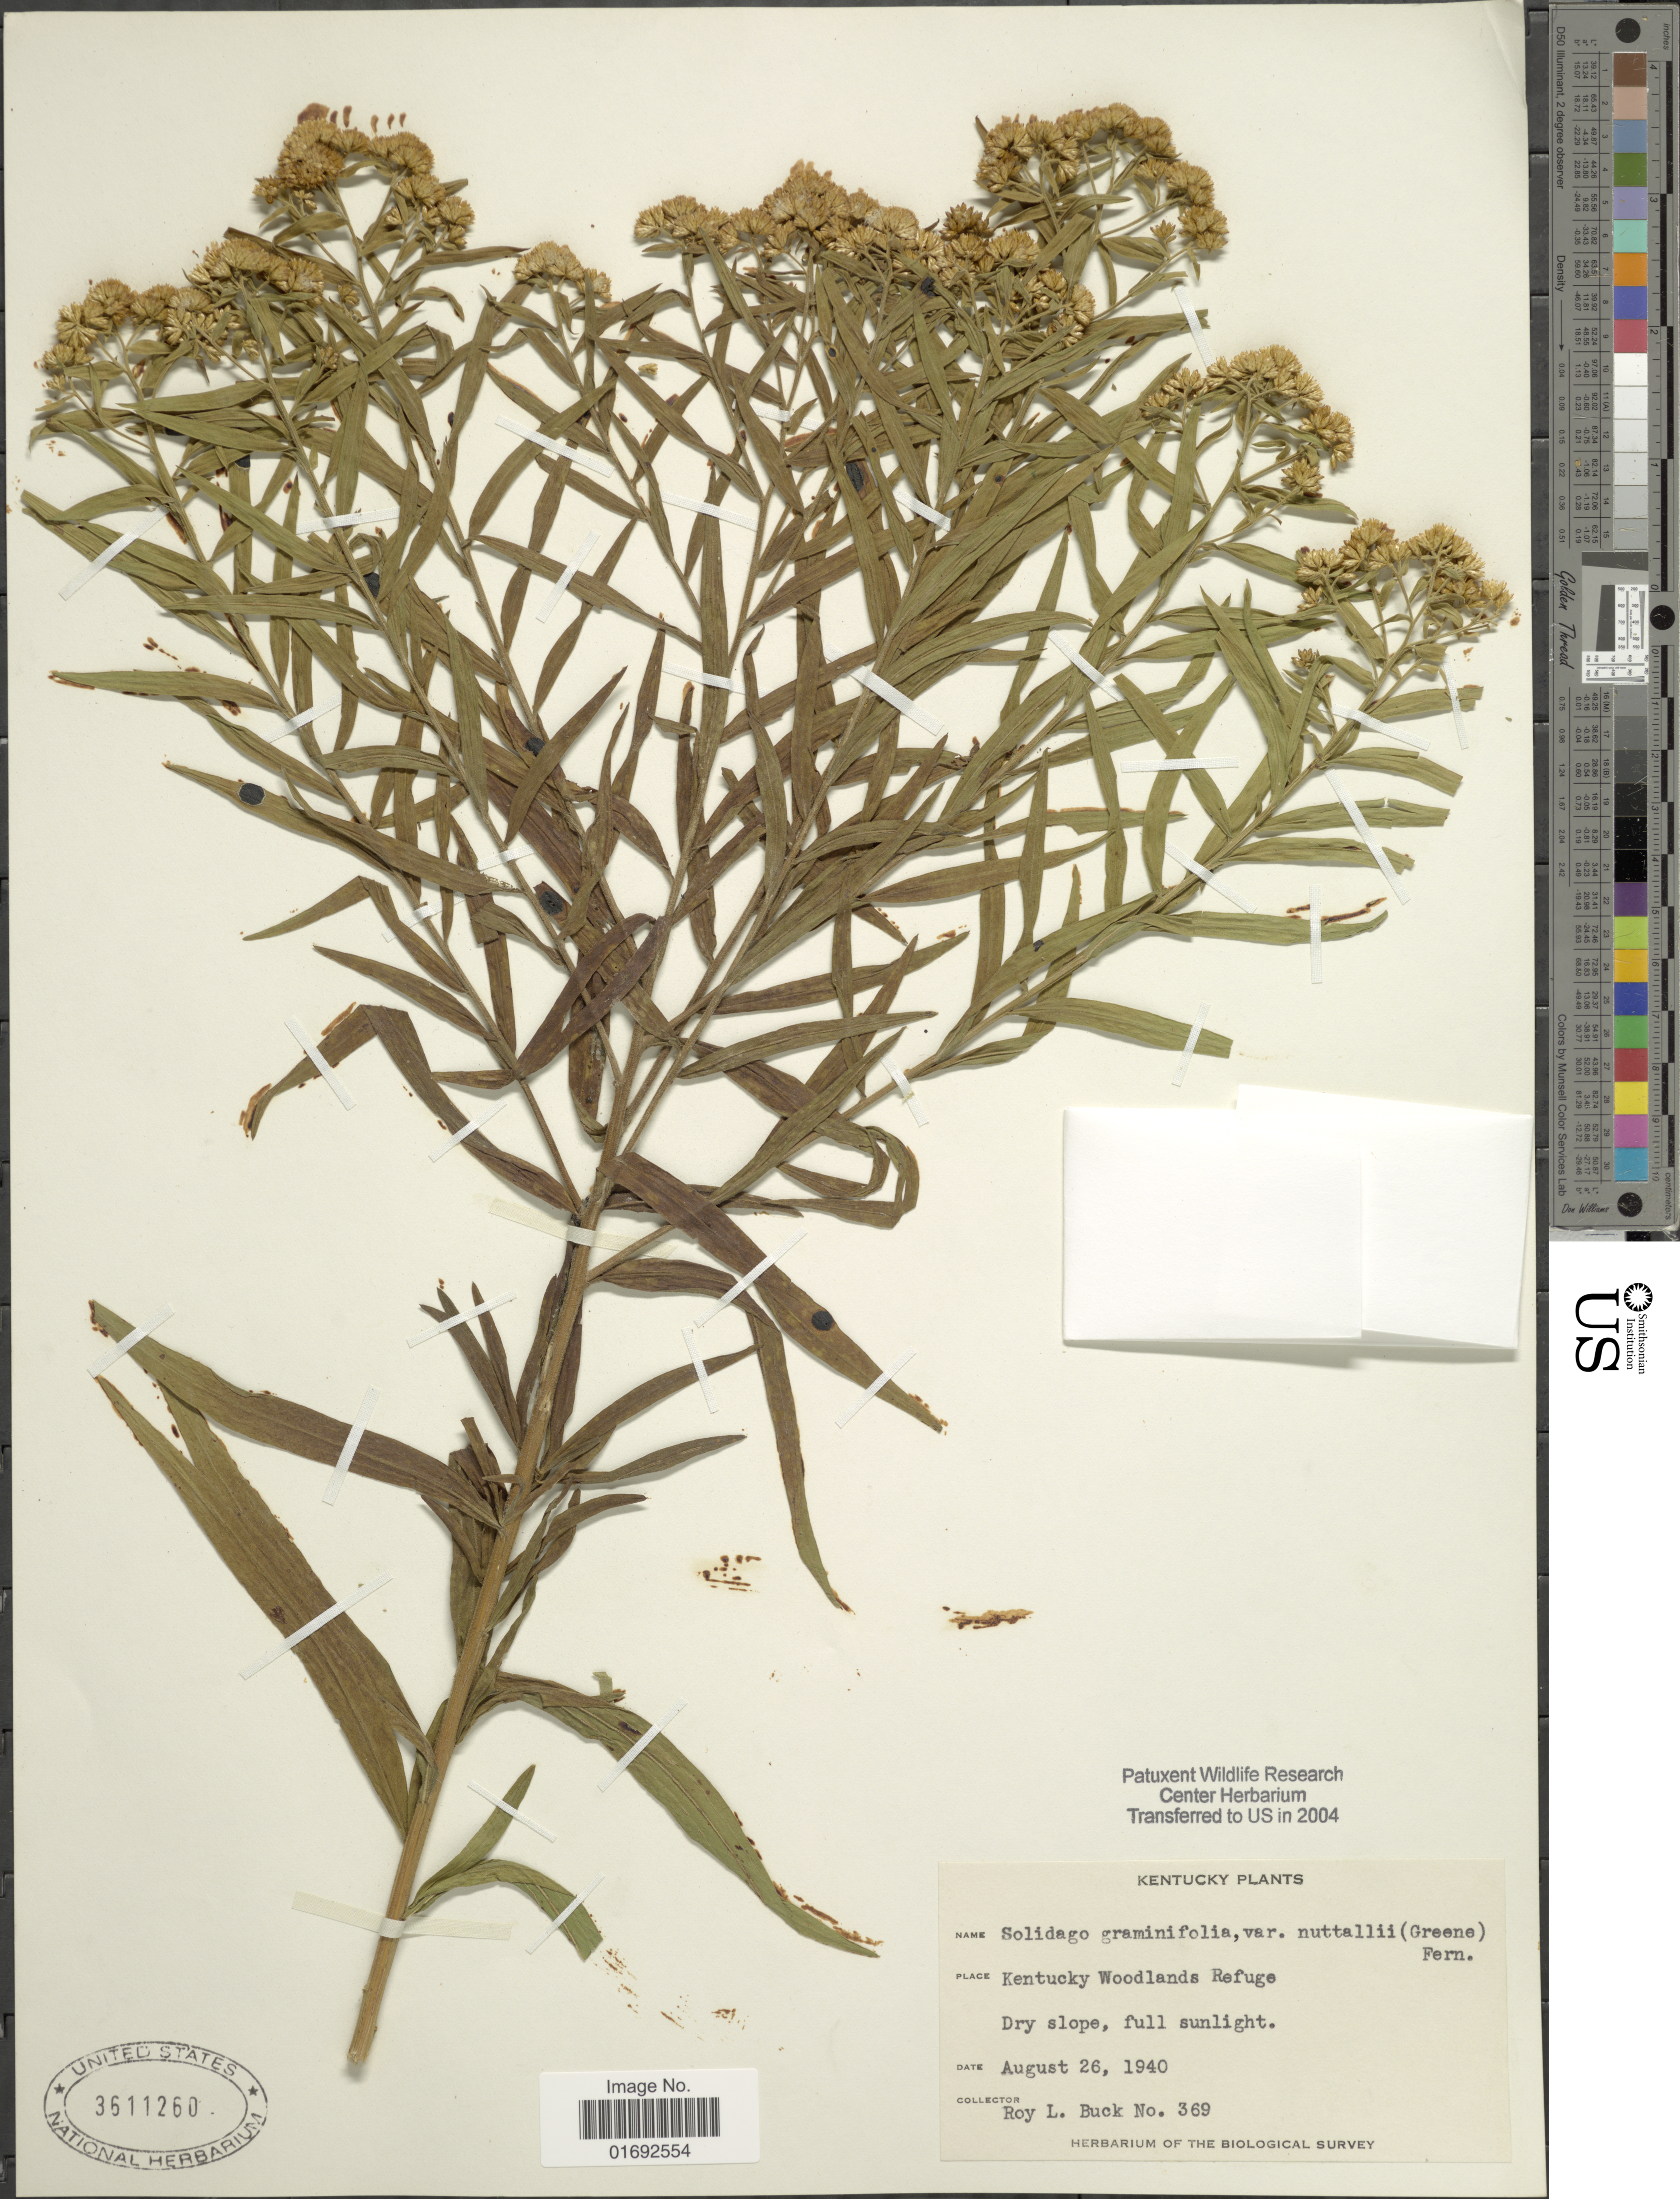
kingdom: Plantae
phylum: Tracheophyta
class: Magnoliopsida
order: Asterales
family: Asteraceae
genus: Euthamia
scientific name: Euthamia graminifolia var. nuttalii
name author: (S.W. Greene) W. Stone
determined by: Urbatsch, Lowell E., Curator (LSU), Louisiana State University (UNITED STATES)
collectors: R. Buck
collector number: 369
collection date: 1940-08-26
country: United States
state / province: Kentucky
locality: Kentucky Woodlands Refuge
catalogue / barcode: US 3611260